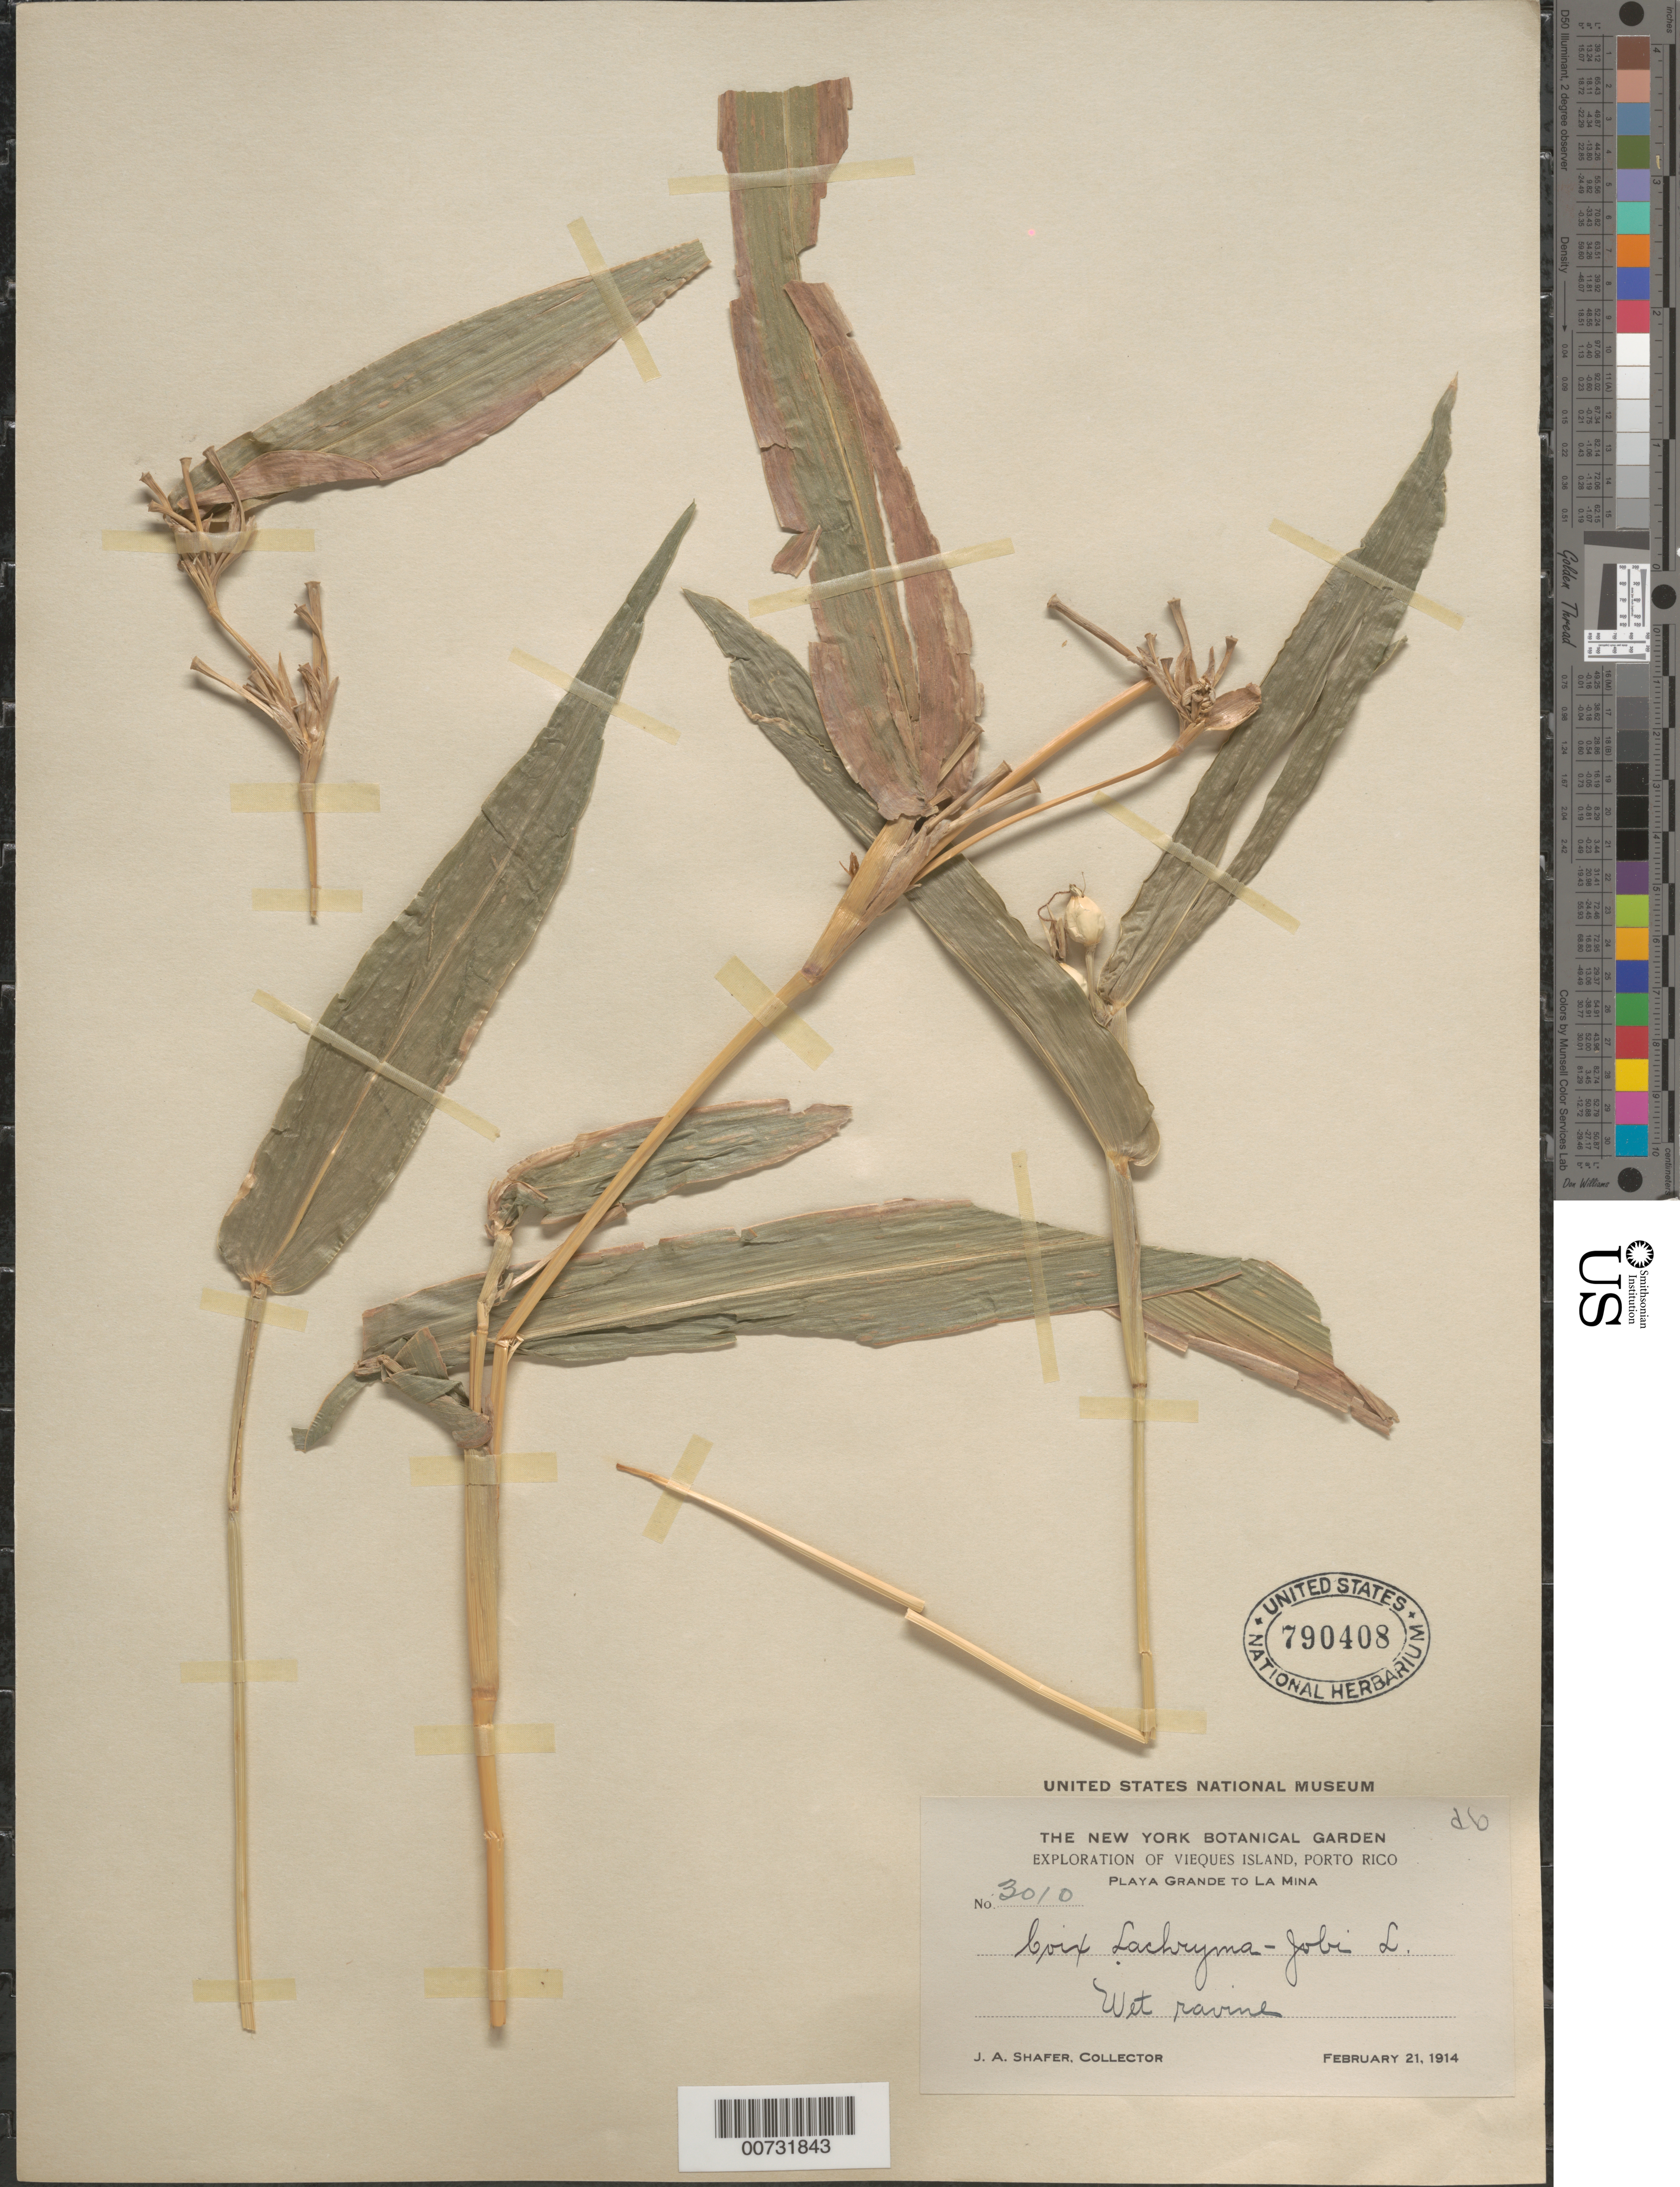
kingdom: Plantae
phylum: Tracheophyta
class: Liliopsida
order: Poales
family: Poaceae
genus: Coix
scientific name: Coix lacryma-jobi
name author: L.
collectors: J. A. Shafer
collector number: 3010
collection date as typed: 21 Feb 1914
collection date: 1914-02-21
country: Puerto Rico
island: Vieques I.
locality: Playa Grande to La Mina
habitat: Wet ravine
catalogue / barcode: US 790408